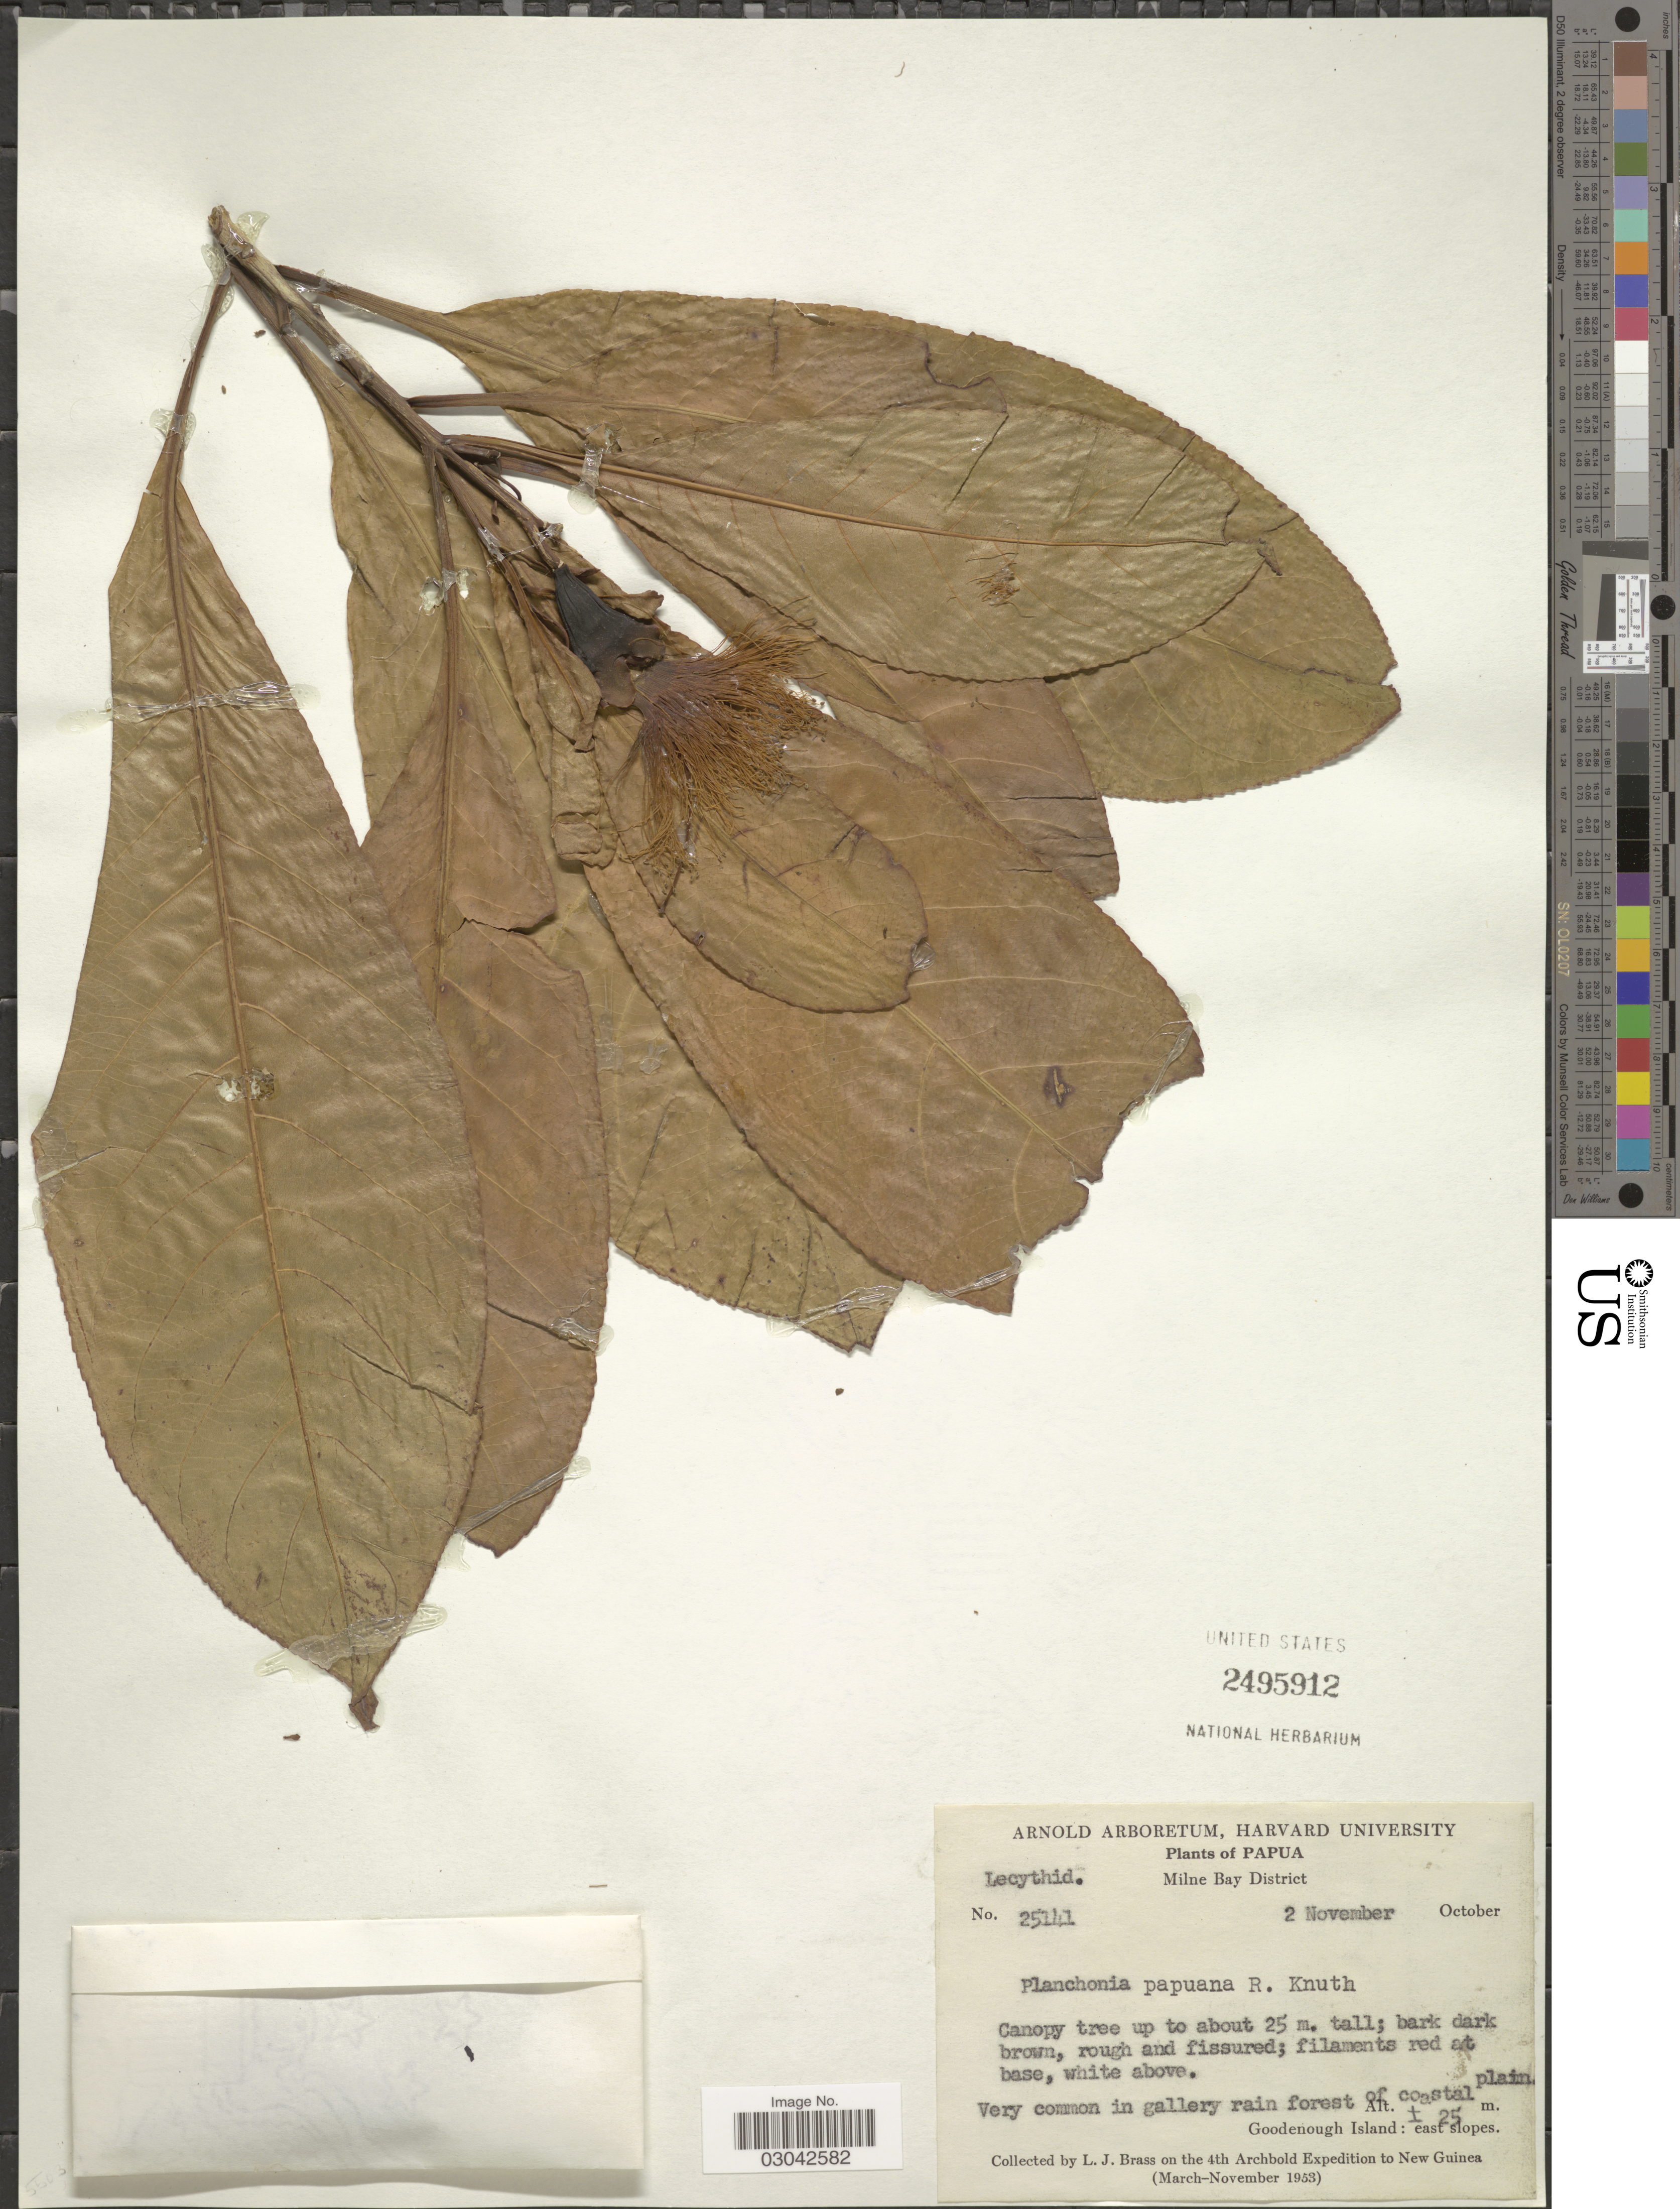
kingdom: Plantae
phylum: Tracheophyta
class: Magnoliopsida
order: Ericales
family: Lecythidaceae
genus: Planchonia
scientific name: Planchonia papuana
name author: Kunth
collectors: L. J. Brass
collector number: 25141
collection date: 1953-11-02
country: Papua New Guinea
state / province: Milne Bay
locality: Papua. Milne Bay District. Goodenough Island: east slopes.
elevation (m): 25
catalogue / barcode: US 2495912